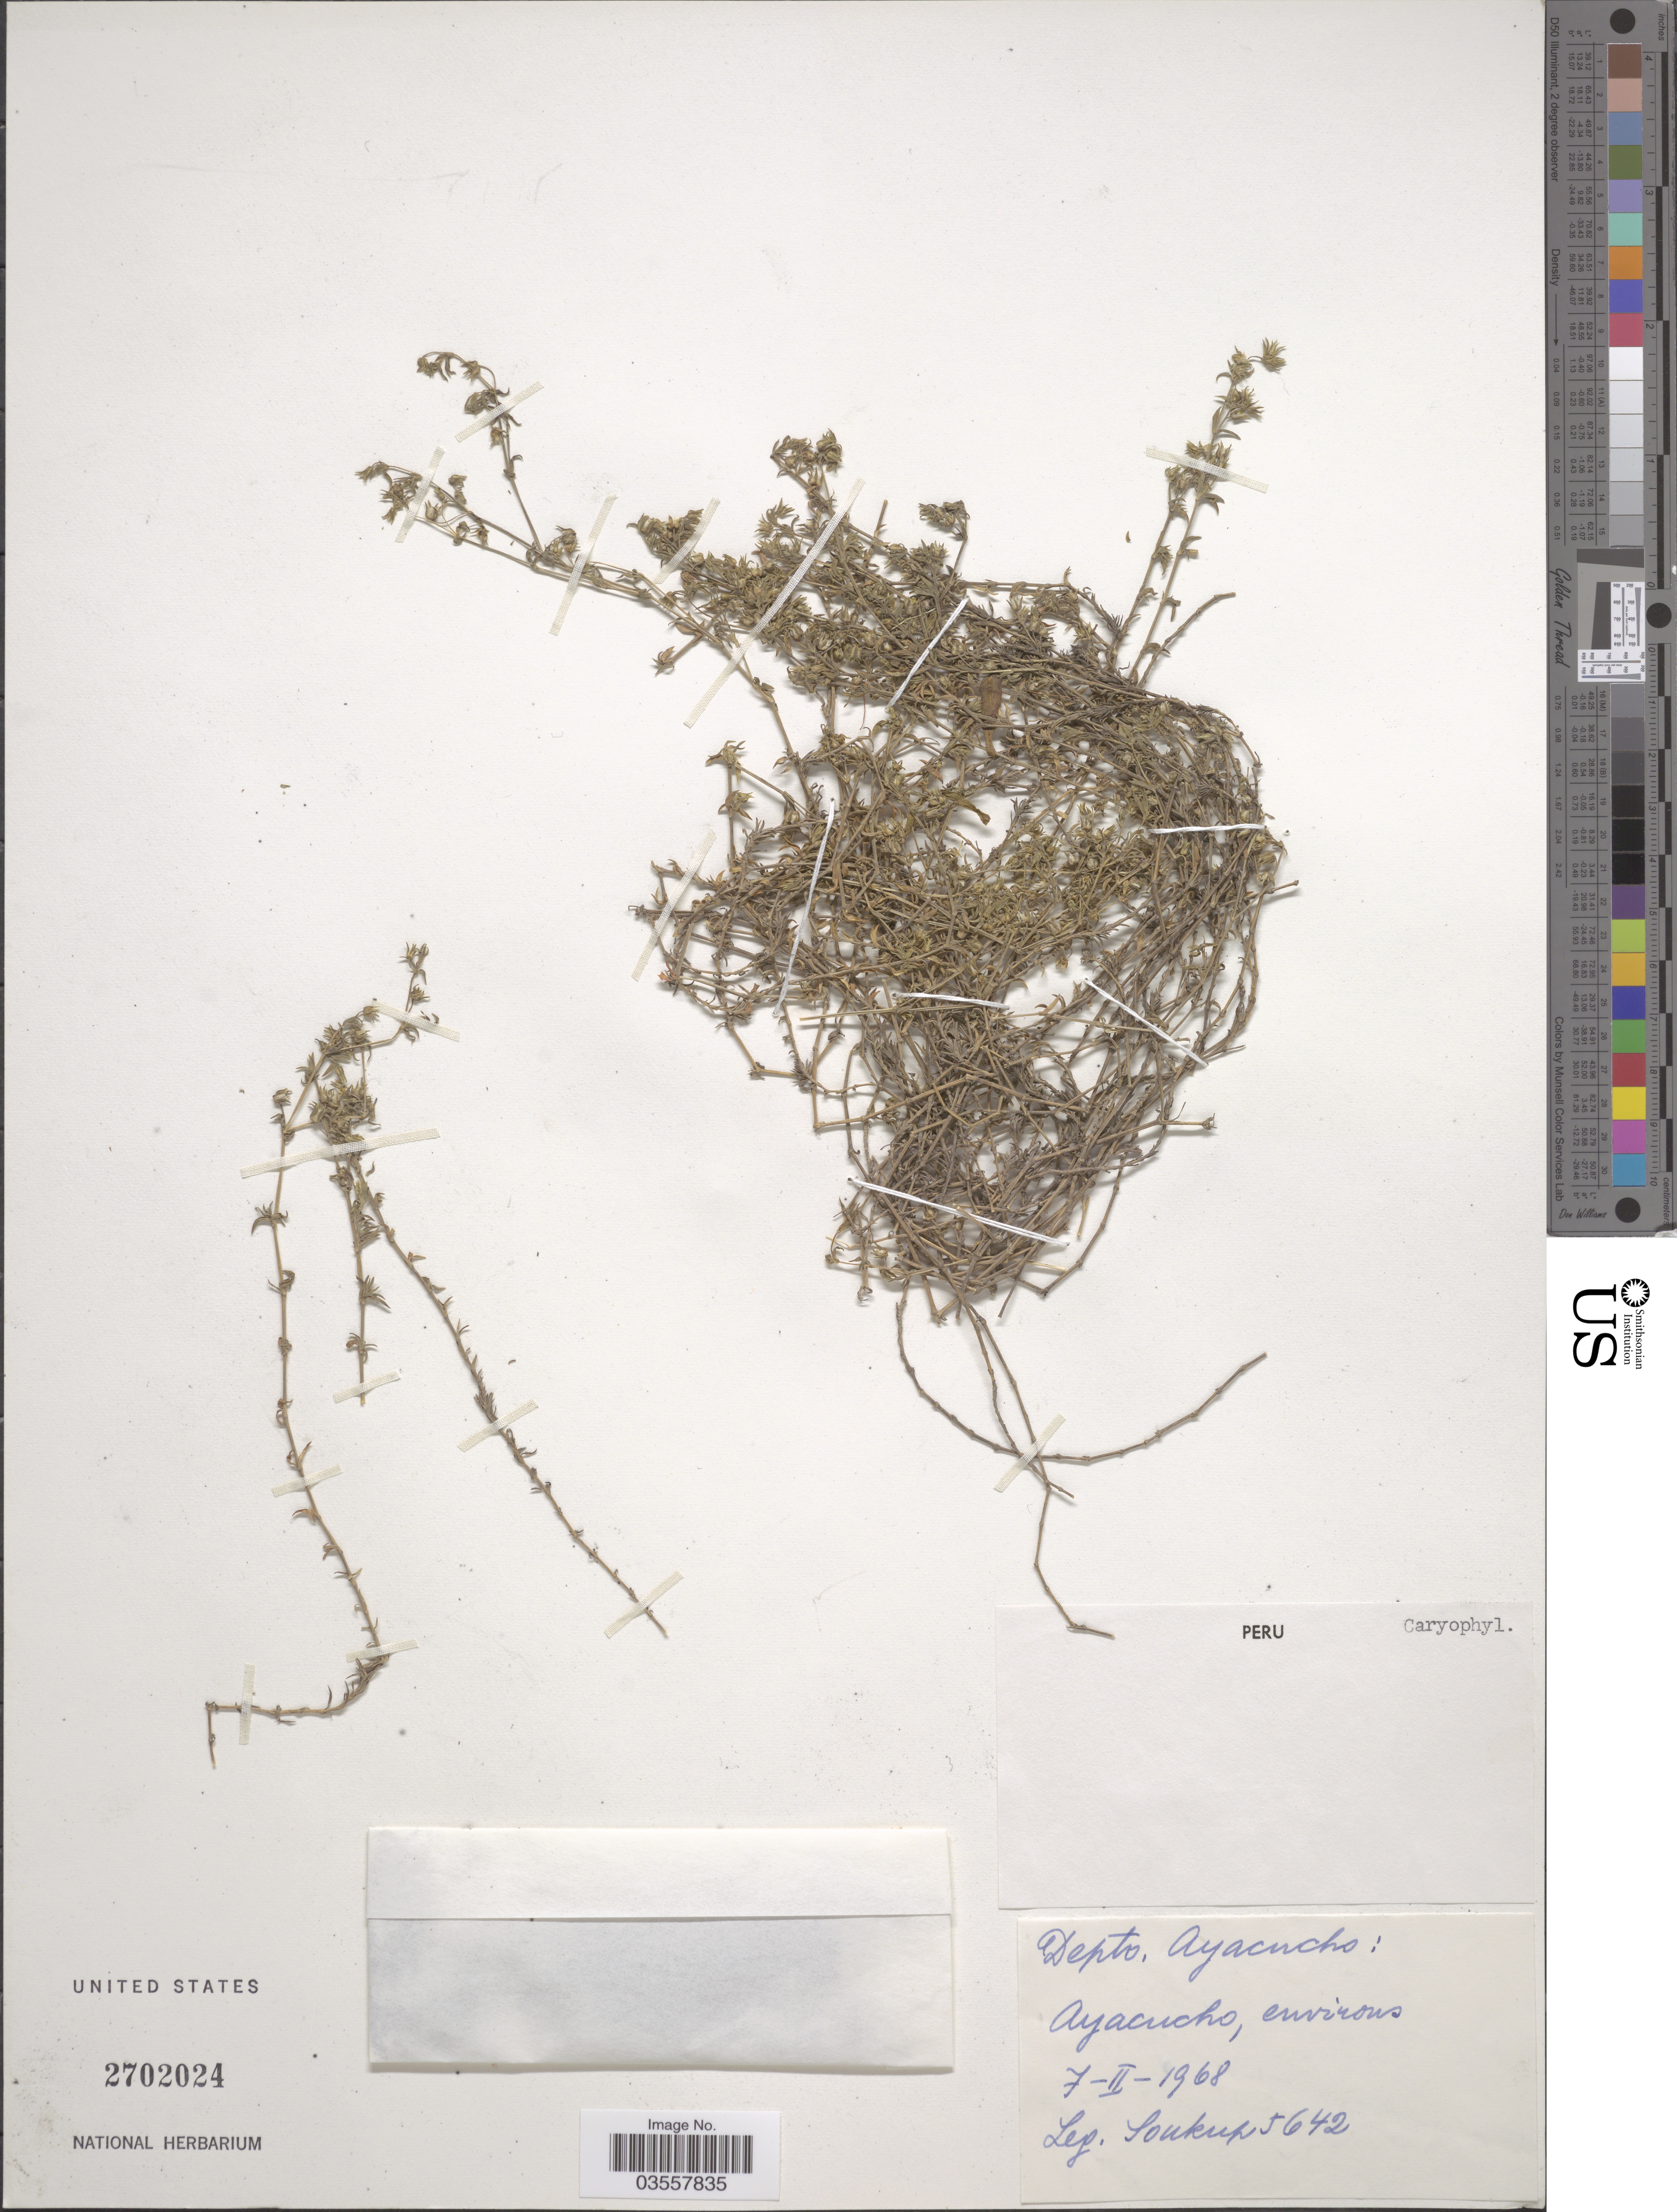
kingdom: Plantae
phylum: Tracheophyta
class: Magnoliopsida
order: Caryophyllales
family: Caryophyllaceae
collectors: -- Soukup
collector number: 5642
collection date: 1968-02-07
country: Peru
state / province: Ayacucho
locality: Depto. Ayacucho: Ayacucho, environs.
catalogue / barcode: US 2702024